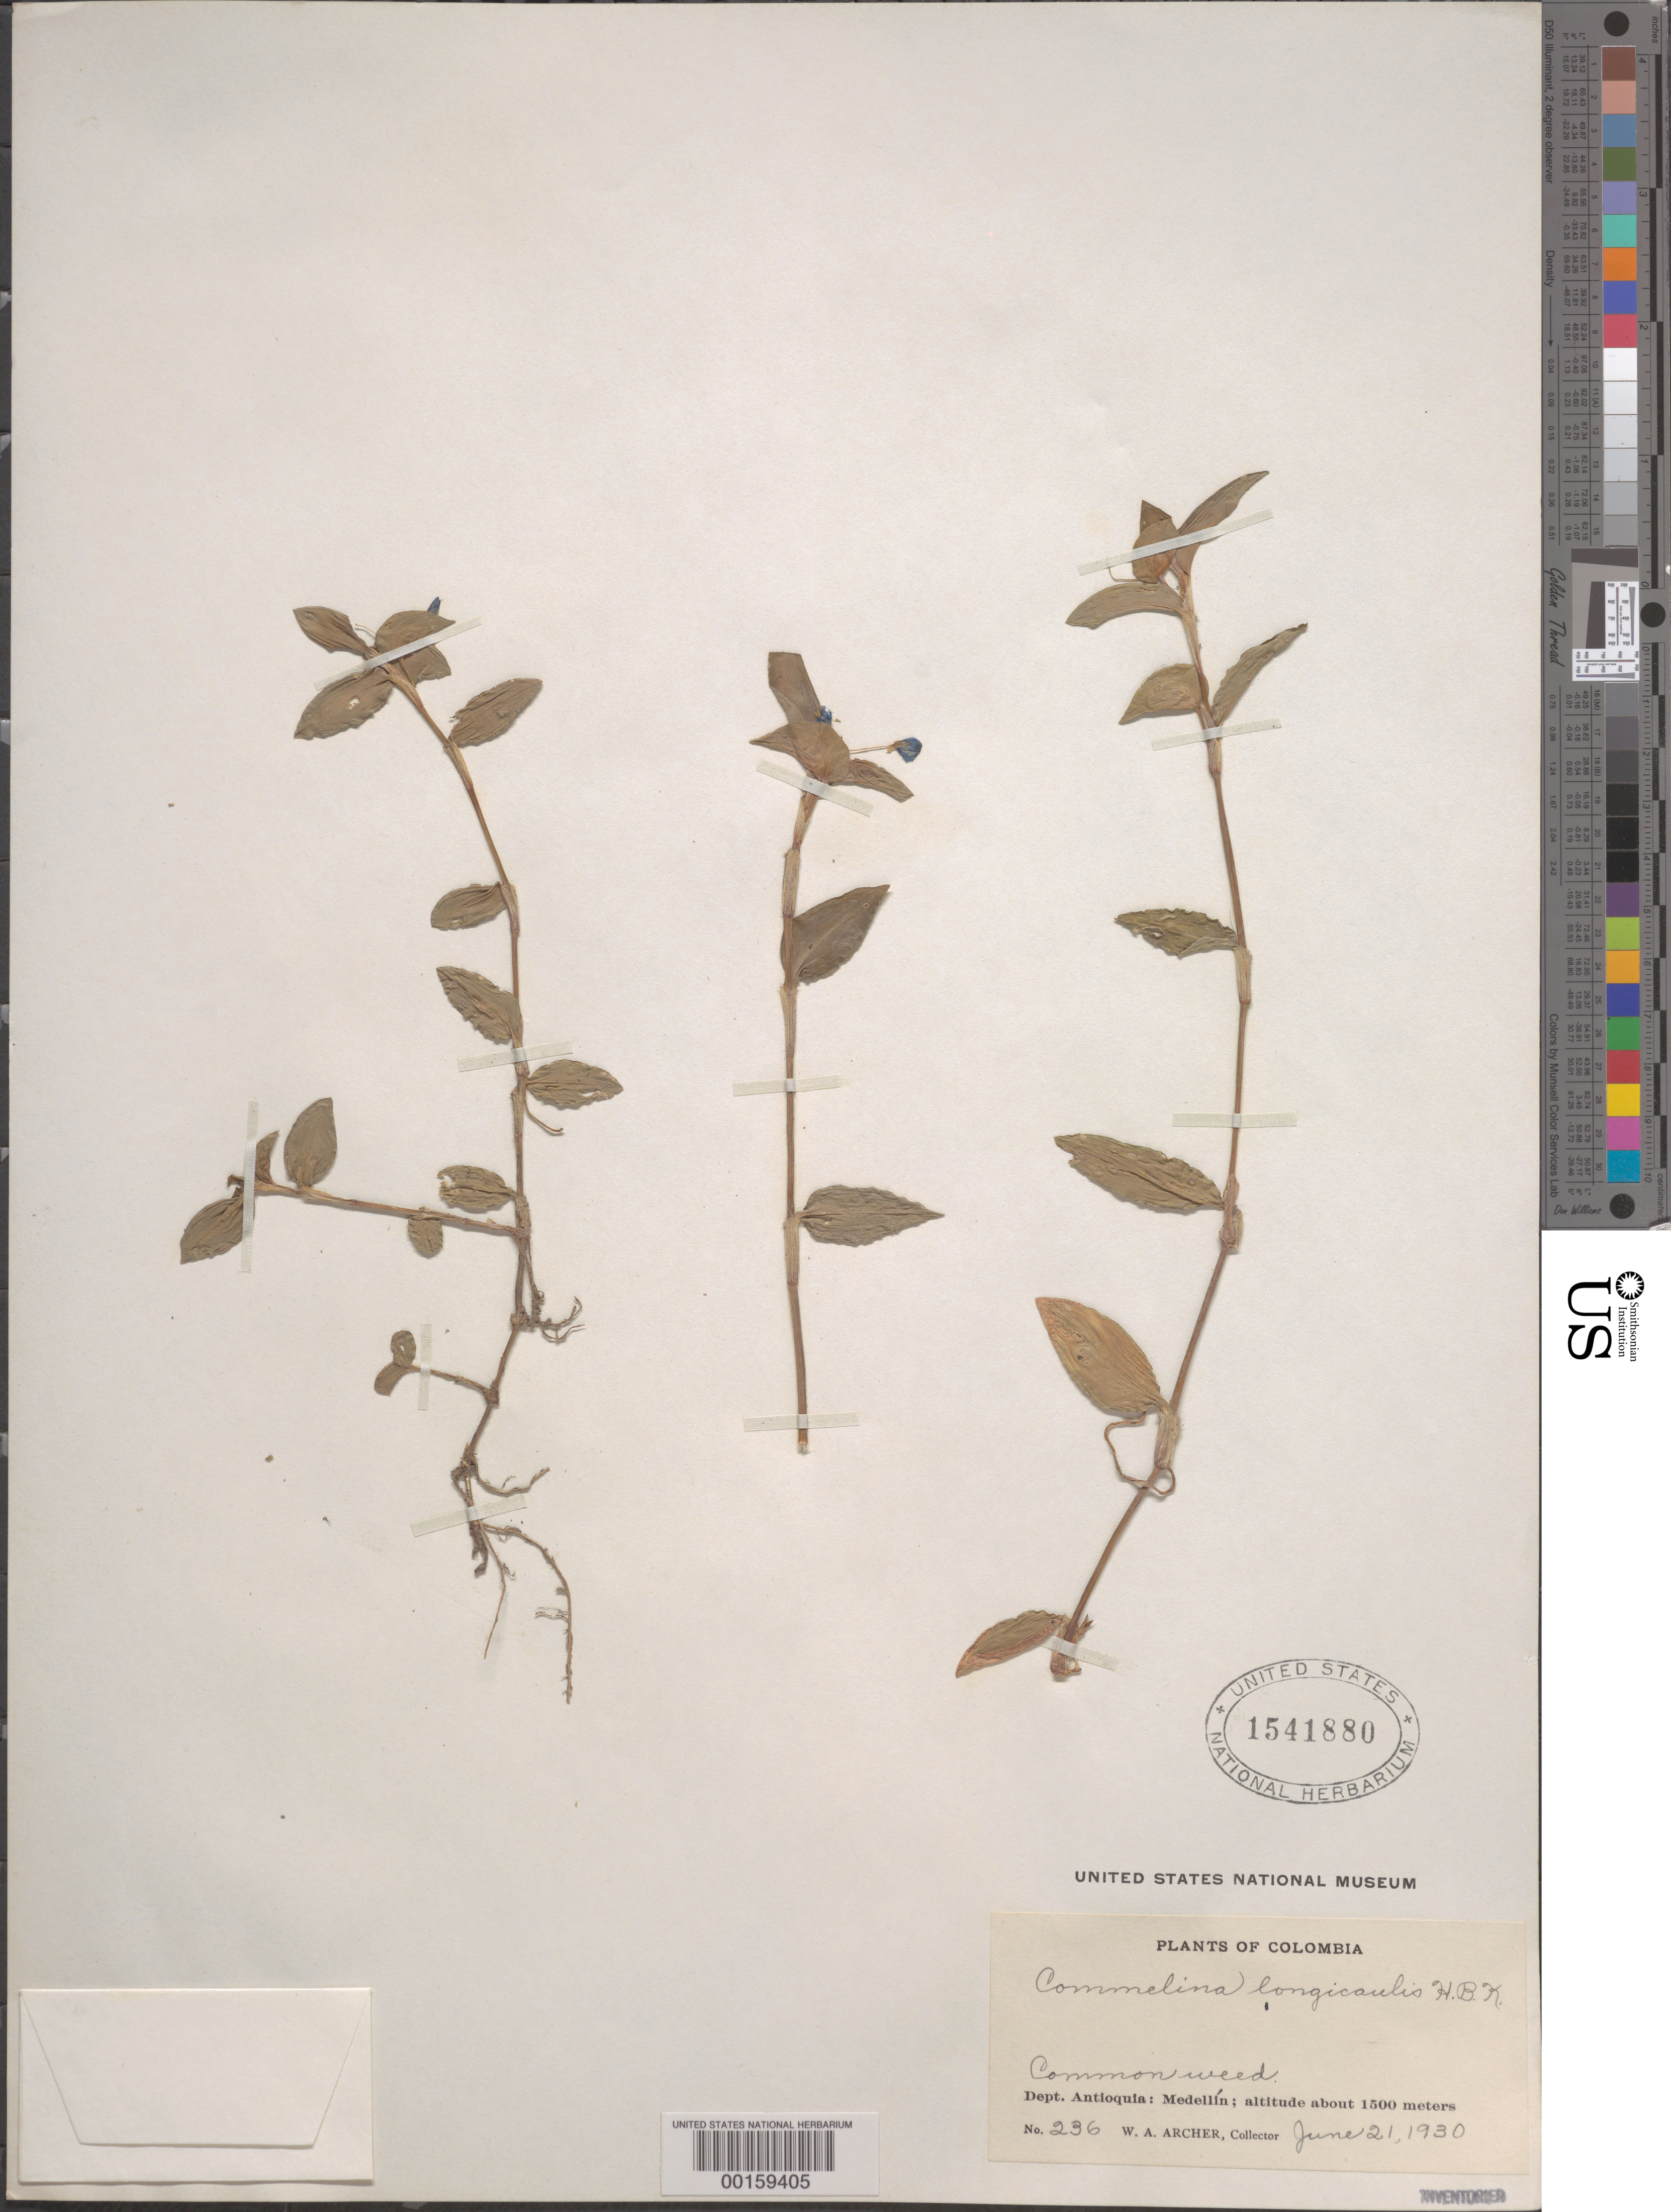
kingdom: Plantae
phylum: Tracheophyta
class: Liliopsida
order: Commelinales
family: Commelinaceae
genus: Commelina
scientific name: Commelina diffusa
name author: Burm. f.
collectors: W. A. Archer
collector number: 236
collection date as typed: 21 Jun 1930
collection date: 1930-06-21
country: Colombia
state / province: Antioquia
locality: Medellin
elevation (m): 1500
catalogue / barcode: US 1541880